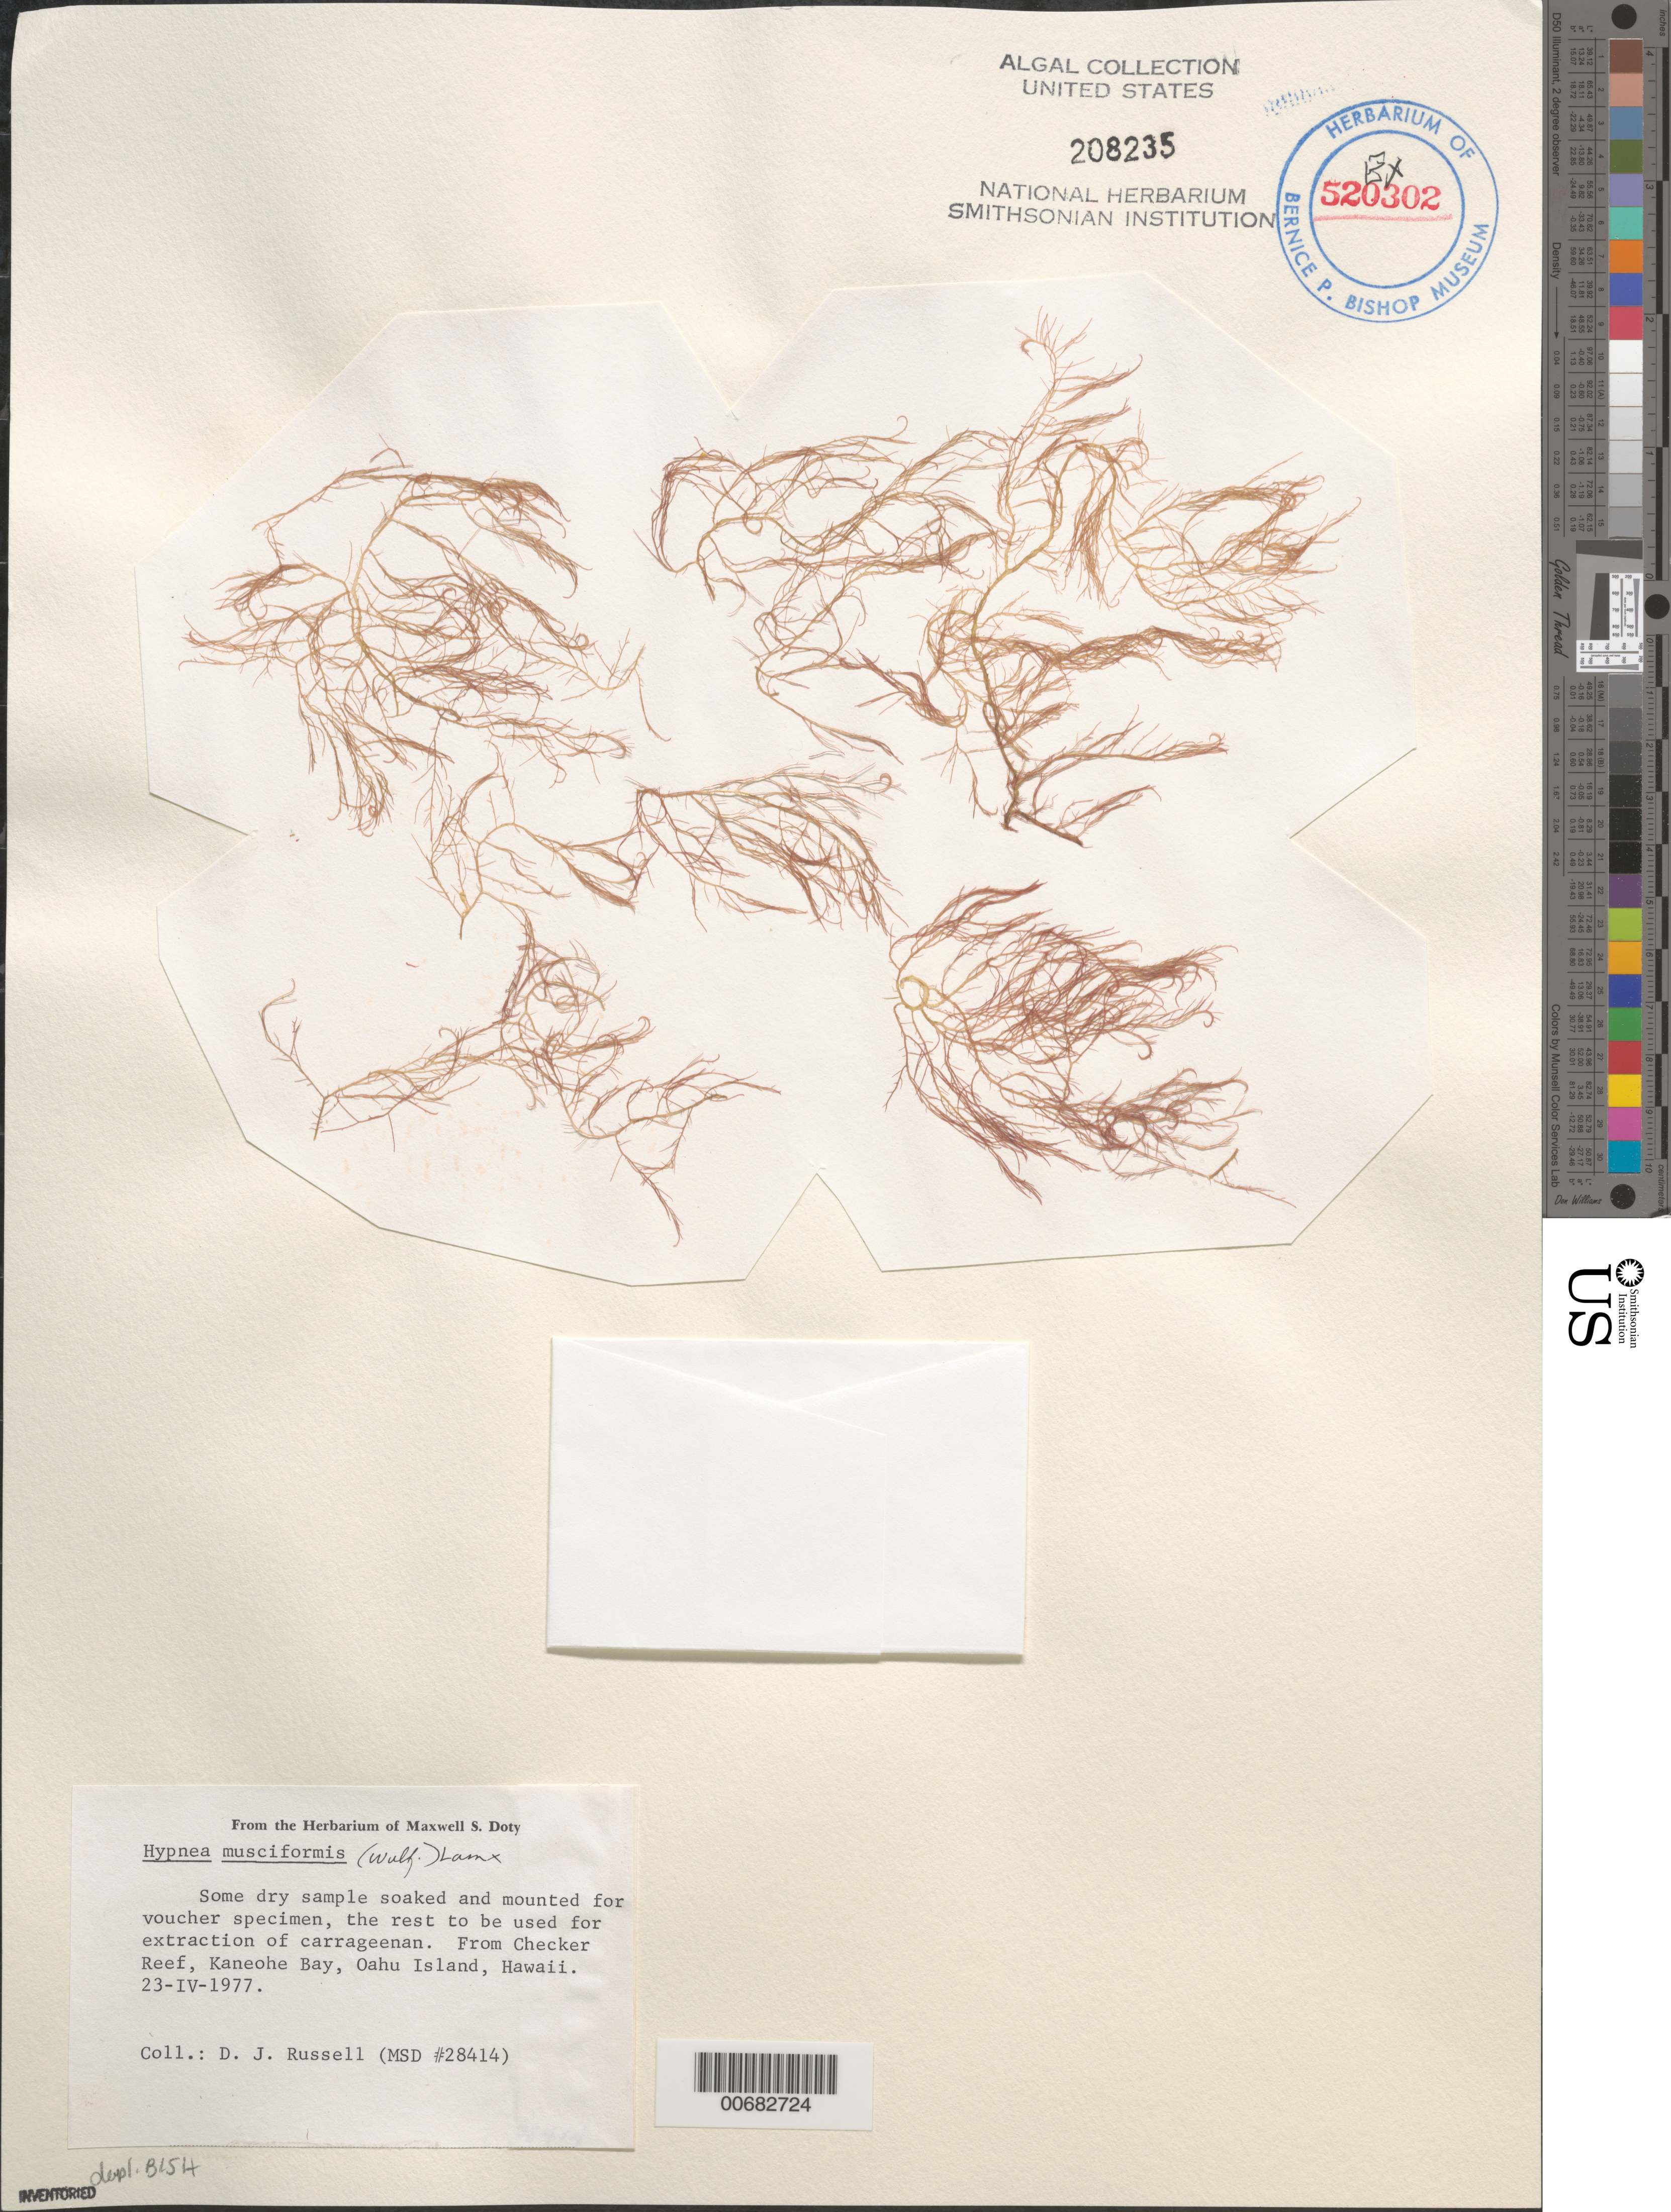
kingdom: Plantae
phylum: Rhodophyta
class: Florideophyceae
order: Gigartinales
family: Cystocloniaceae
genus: Hypnea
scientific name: Hypnea musciformis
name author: (Wulfen) J.V.Lamouroux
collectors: D. J. Russell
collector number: MSD 28414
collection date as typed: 23 Apr 1977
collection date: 1977-04-23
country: United States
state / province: Hawaii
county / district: Honolulu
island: Oahu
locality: Checker Reef, Kaneohe Bay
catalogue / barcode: US 208235